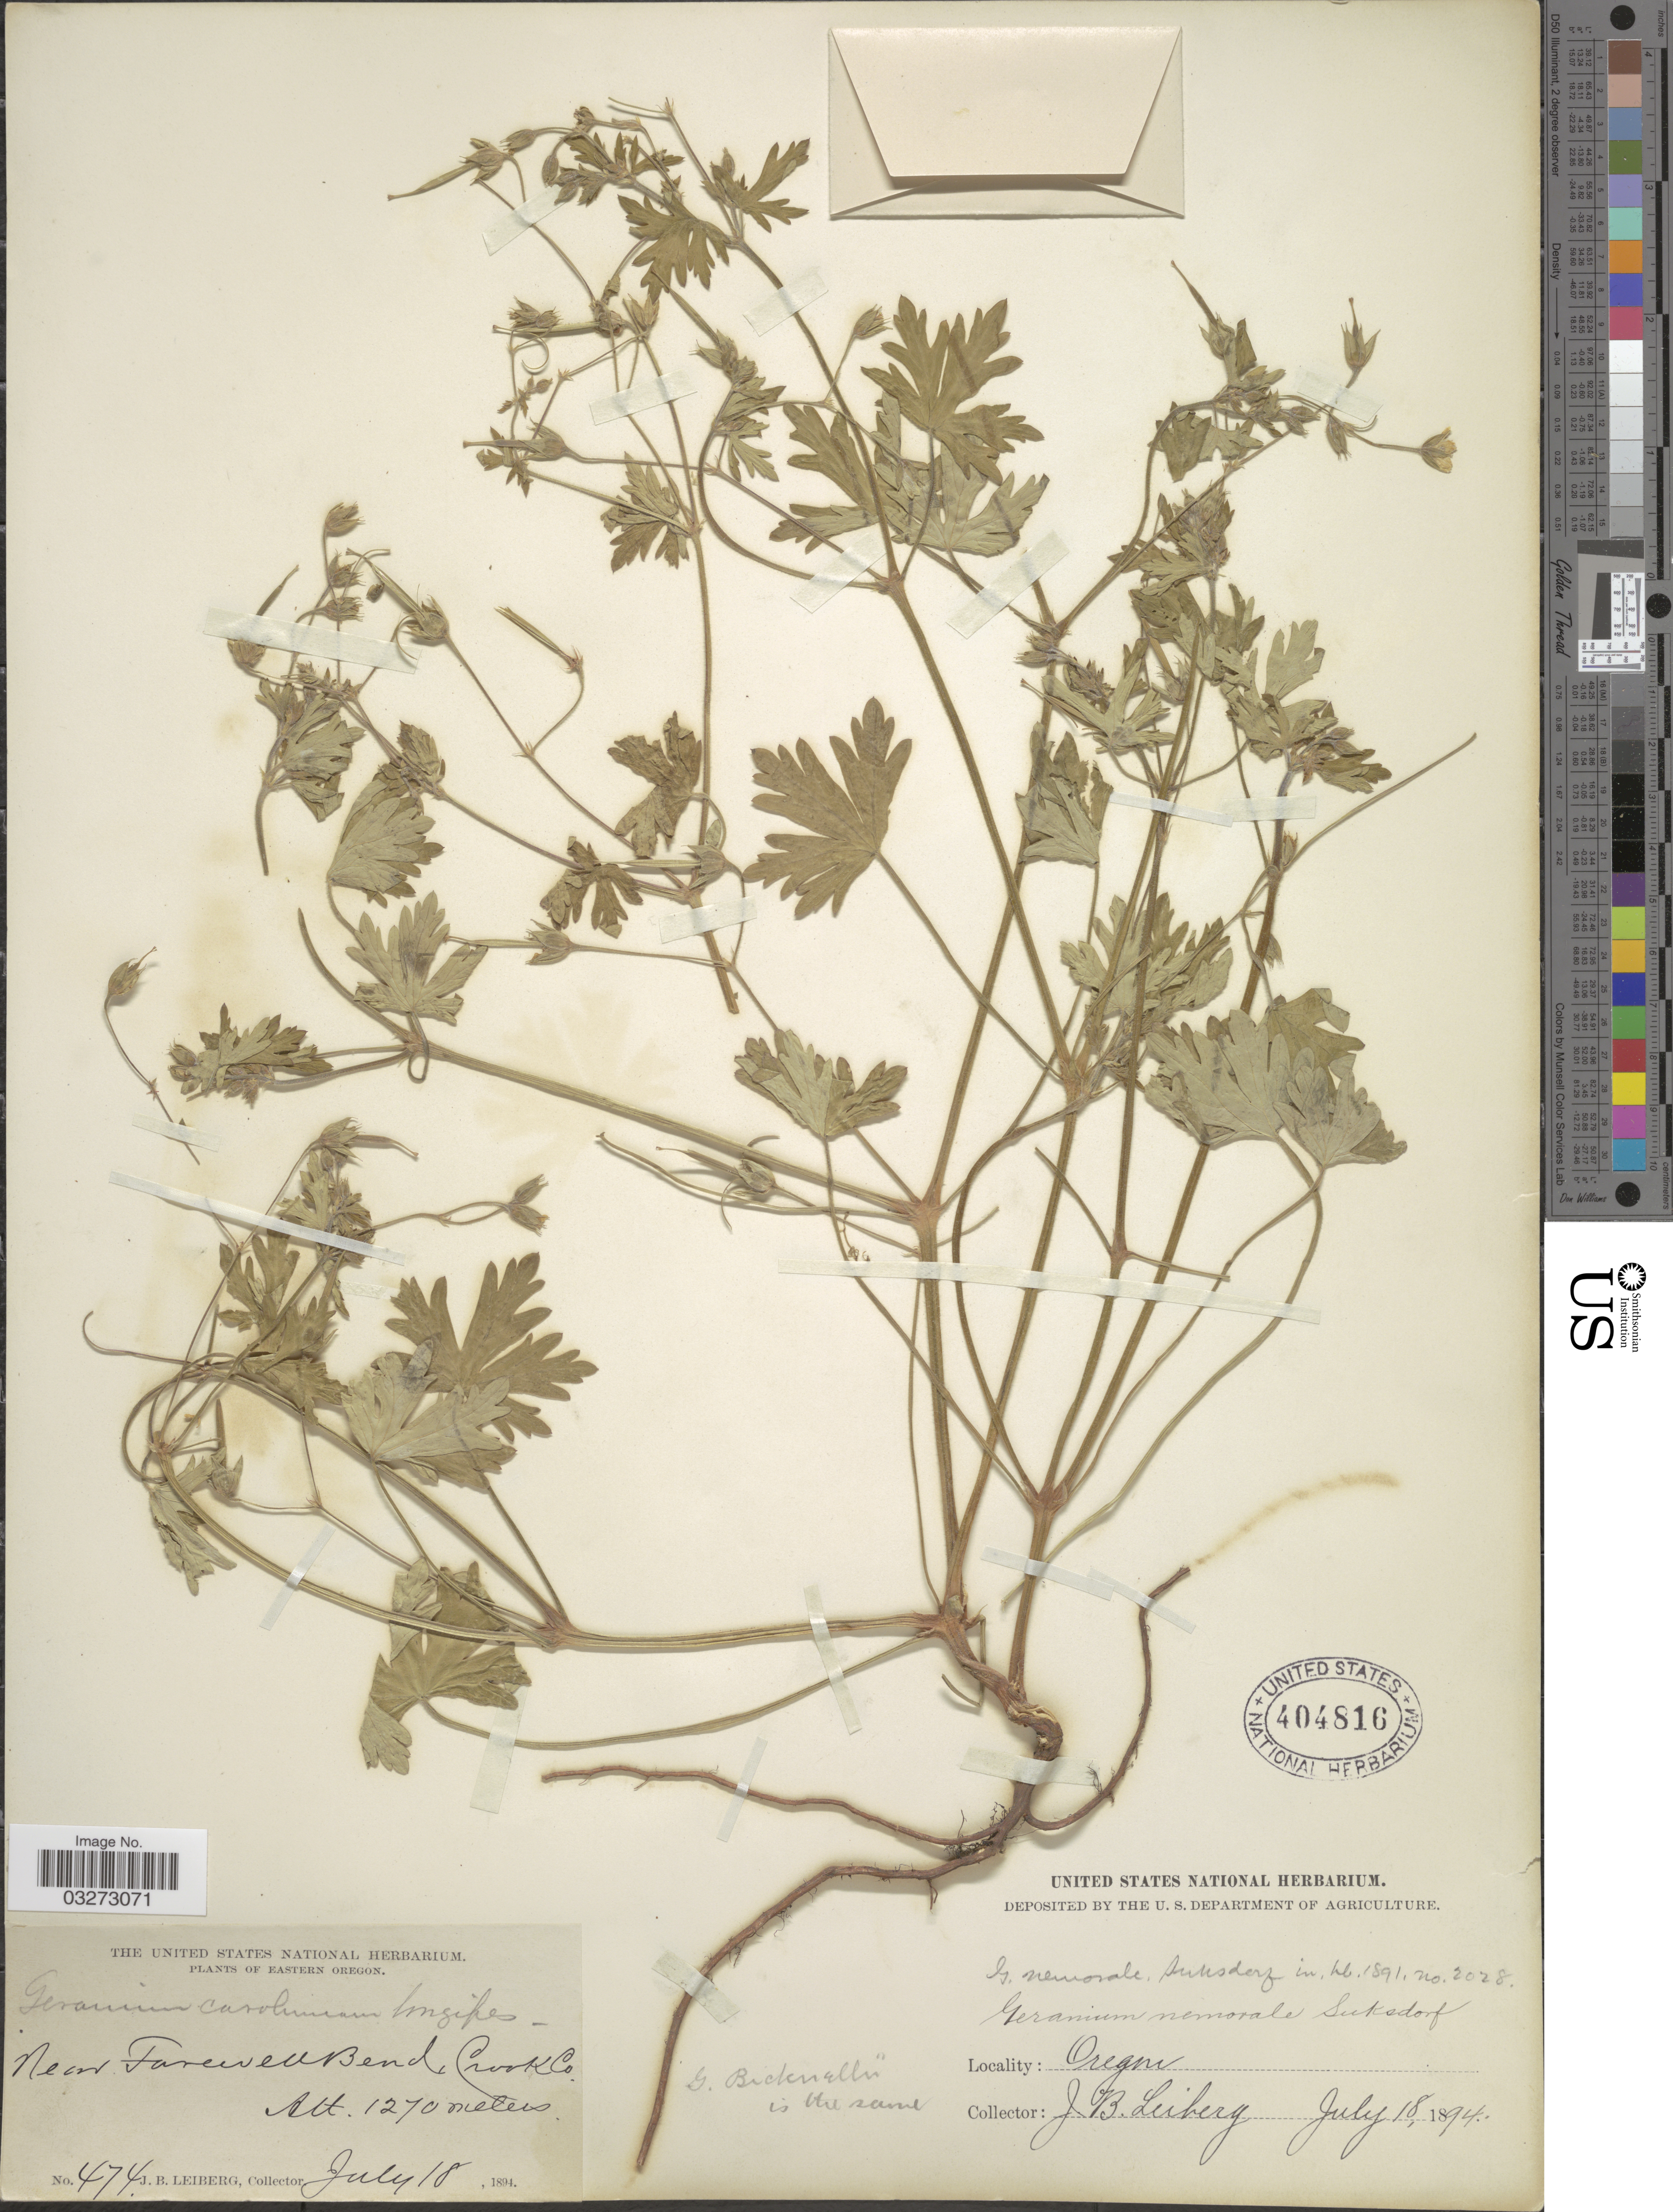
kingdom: Plantae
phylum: Tracheophyta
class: Magnoliopsida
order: Geraniales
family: Geraniaceae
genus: Geranium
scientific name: Geranium bicknellii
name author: Britton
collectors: J. B. Leiberg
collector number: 474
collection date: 1894-07-18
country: United States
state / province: Oregon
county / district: Crook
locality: Eastern Oregon. Near Farewell Bend, Crook Co.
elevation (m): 1270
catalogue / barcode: US 404816